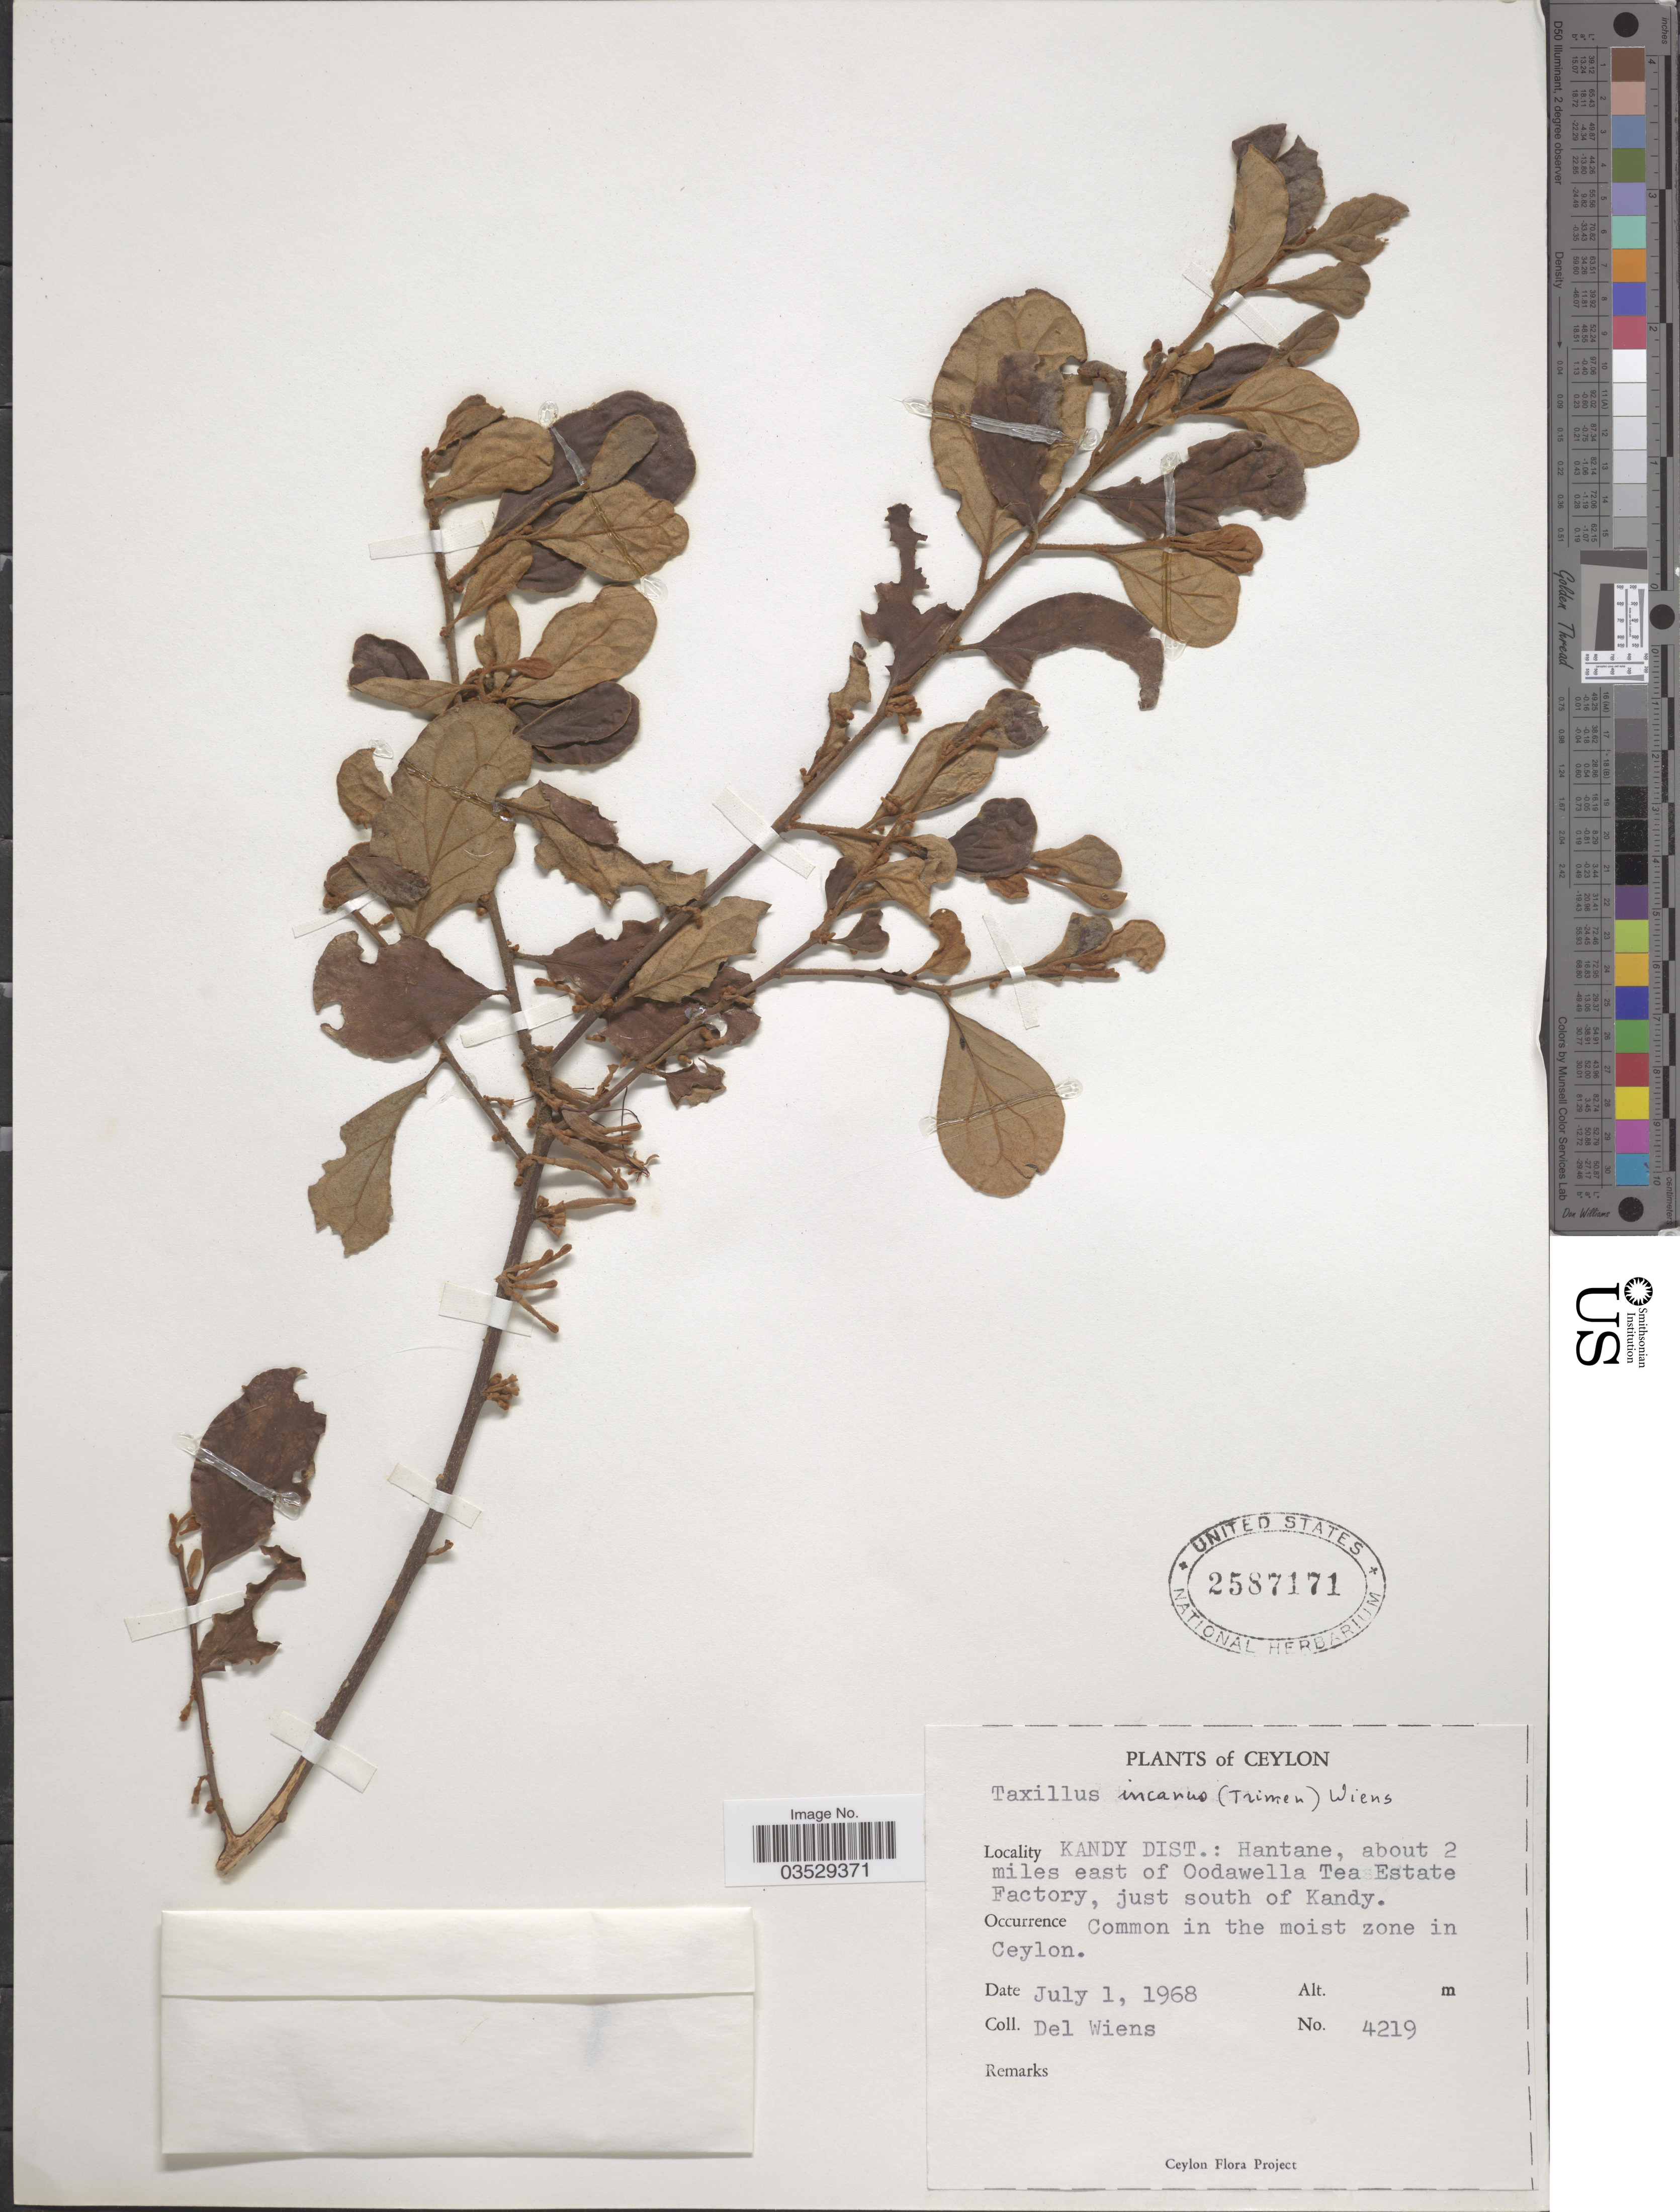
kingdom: Plantae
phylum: Tracheophyta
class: Magnoliopsida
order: Santalales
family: Loranthaceae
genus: Taxillus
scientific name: Taxillus incanus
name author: (Trimen) Wiens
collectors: D. Wiens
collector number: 4219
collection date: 1968-07-01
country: Sri Lanka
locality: Ceylon. Kandy Dist.: Hantane, about 2 miles east of Oodawella Tea Estate Factory, just south of Kandy. Common in the moist zone in Ceylon.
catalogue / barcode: US 2587171